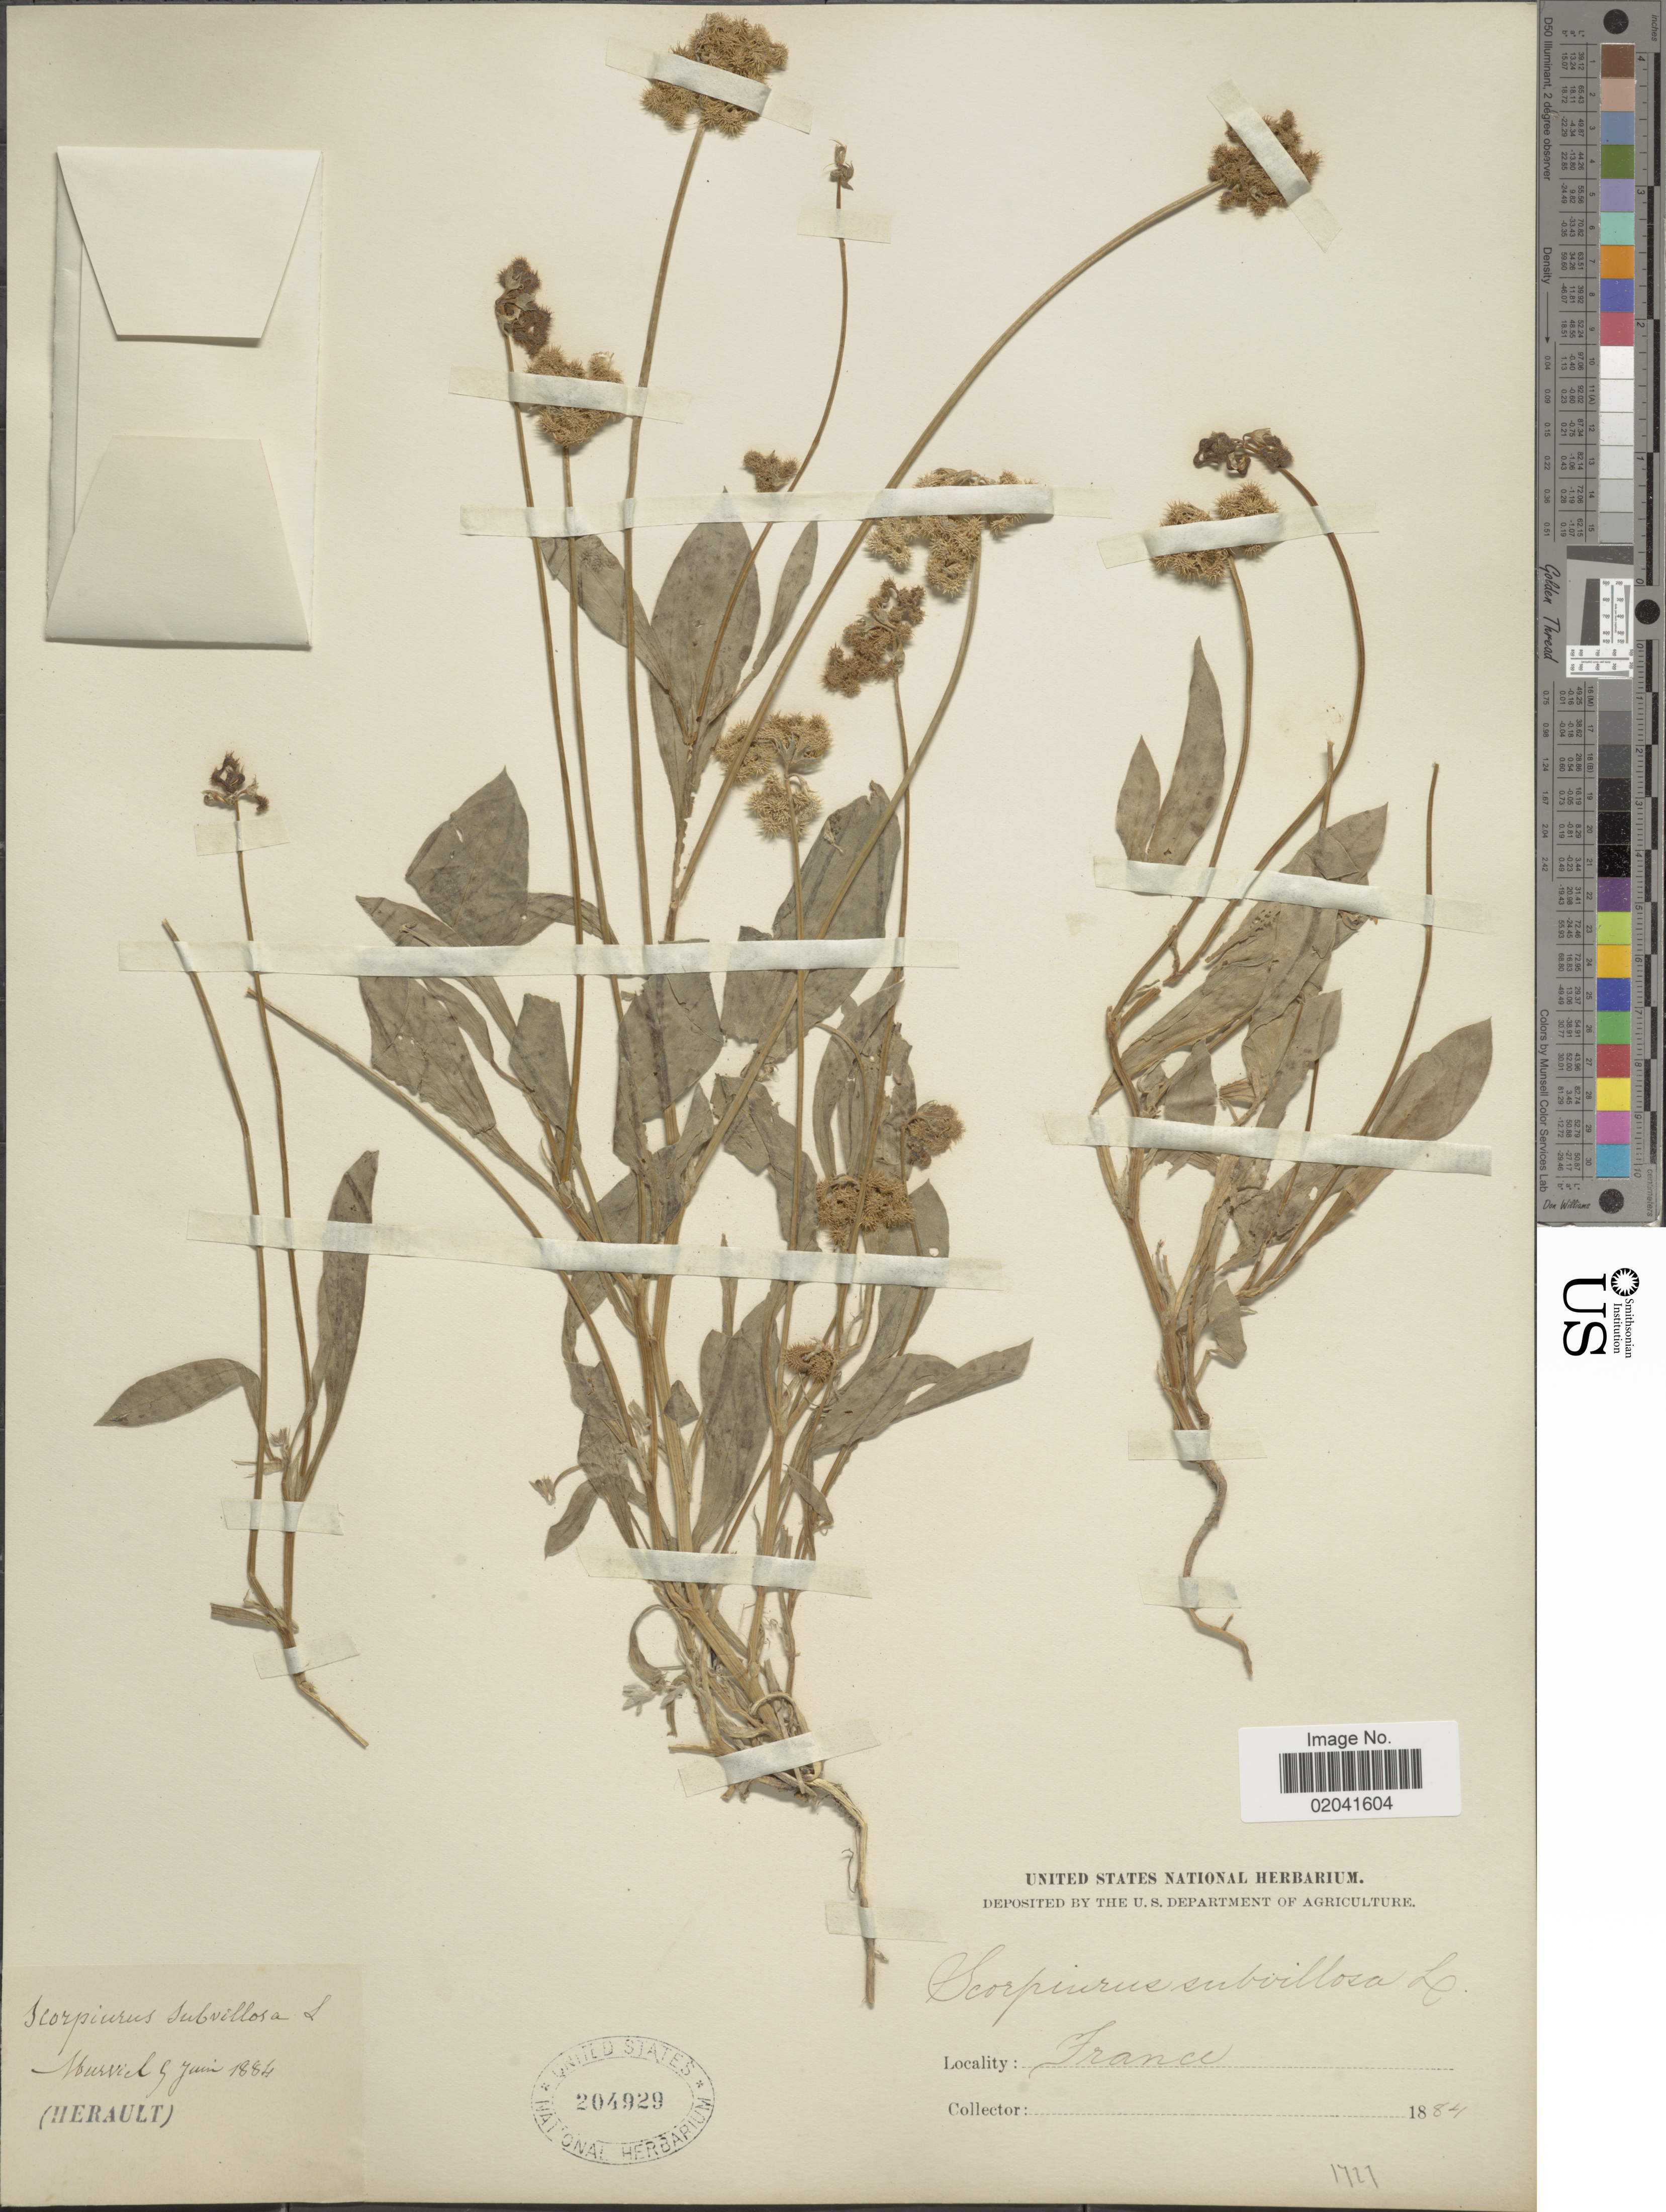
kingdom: Plantae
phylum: Tracheophyta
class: Magnoliopsida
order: Fabales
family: Fabaceae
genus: Scorpiurus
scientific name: Scorpiurus subvillosa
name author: L.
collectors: ex herb. United States National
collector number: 1727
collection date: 1884-06-09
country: France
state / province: Occitanie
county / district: Hérault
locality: France, Hurvel [interpreted](Herault).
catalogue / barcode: US 204929